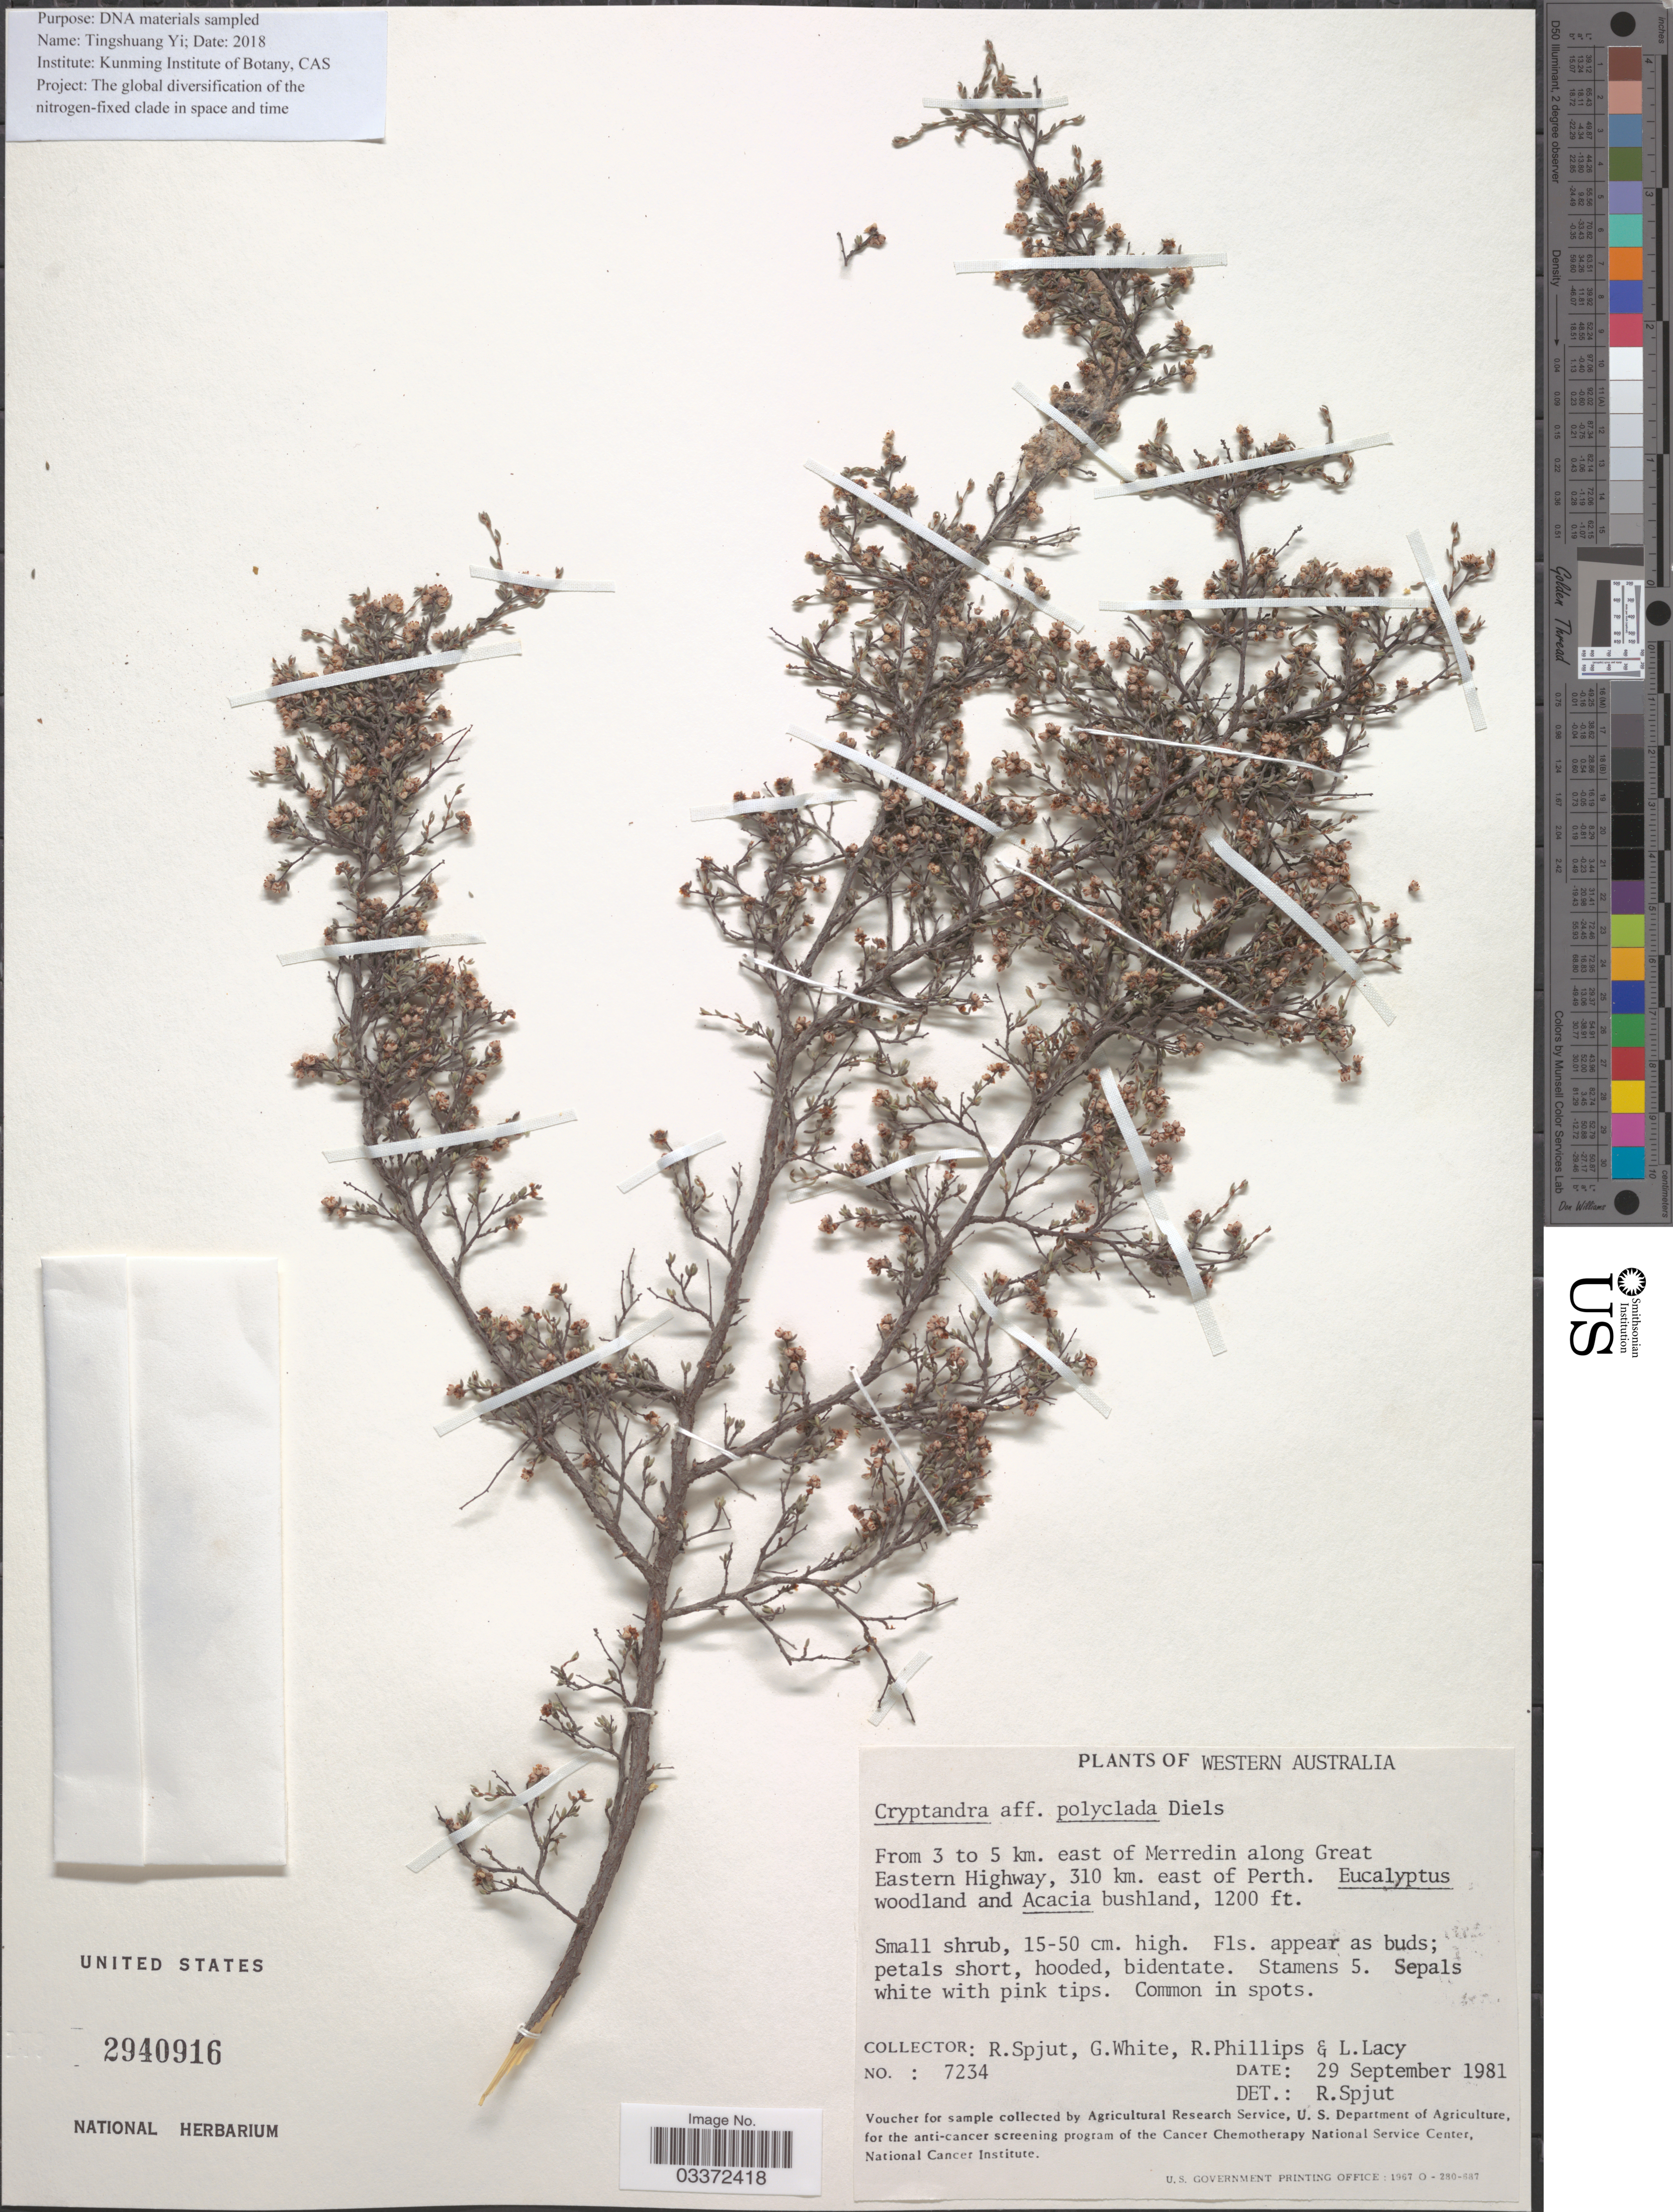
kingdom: Plantae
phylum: Tracheophyta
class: Magnoliopsida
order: Rosales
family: Rhamnaceae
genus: Cryptandra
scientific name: Cryptandra polyclada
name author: Diels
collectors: R. Spjut, G. White, R. Phillips & L. Lacy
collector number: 7234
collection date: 1981-09-29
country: Australia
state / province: Western Australia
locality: From 3 to 5 km. east of Merredin along Great Eastern Highway, 310 km. east of Perth.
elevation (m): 366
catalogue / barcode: US 2940916